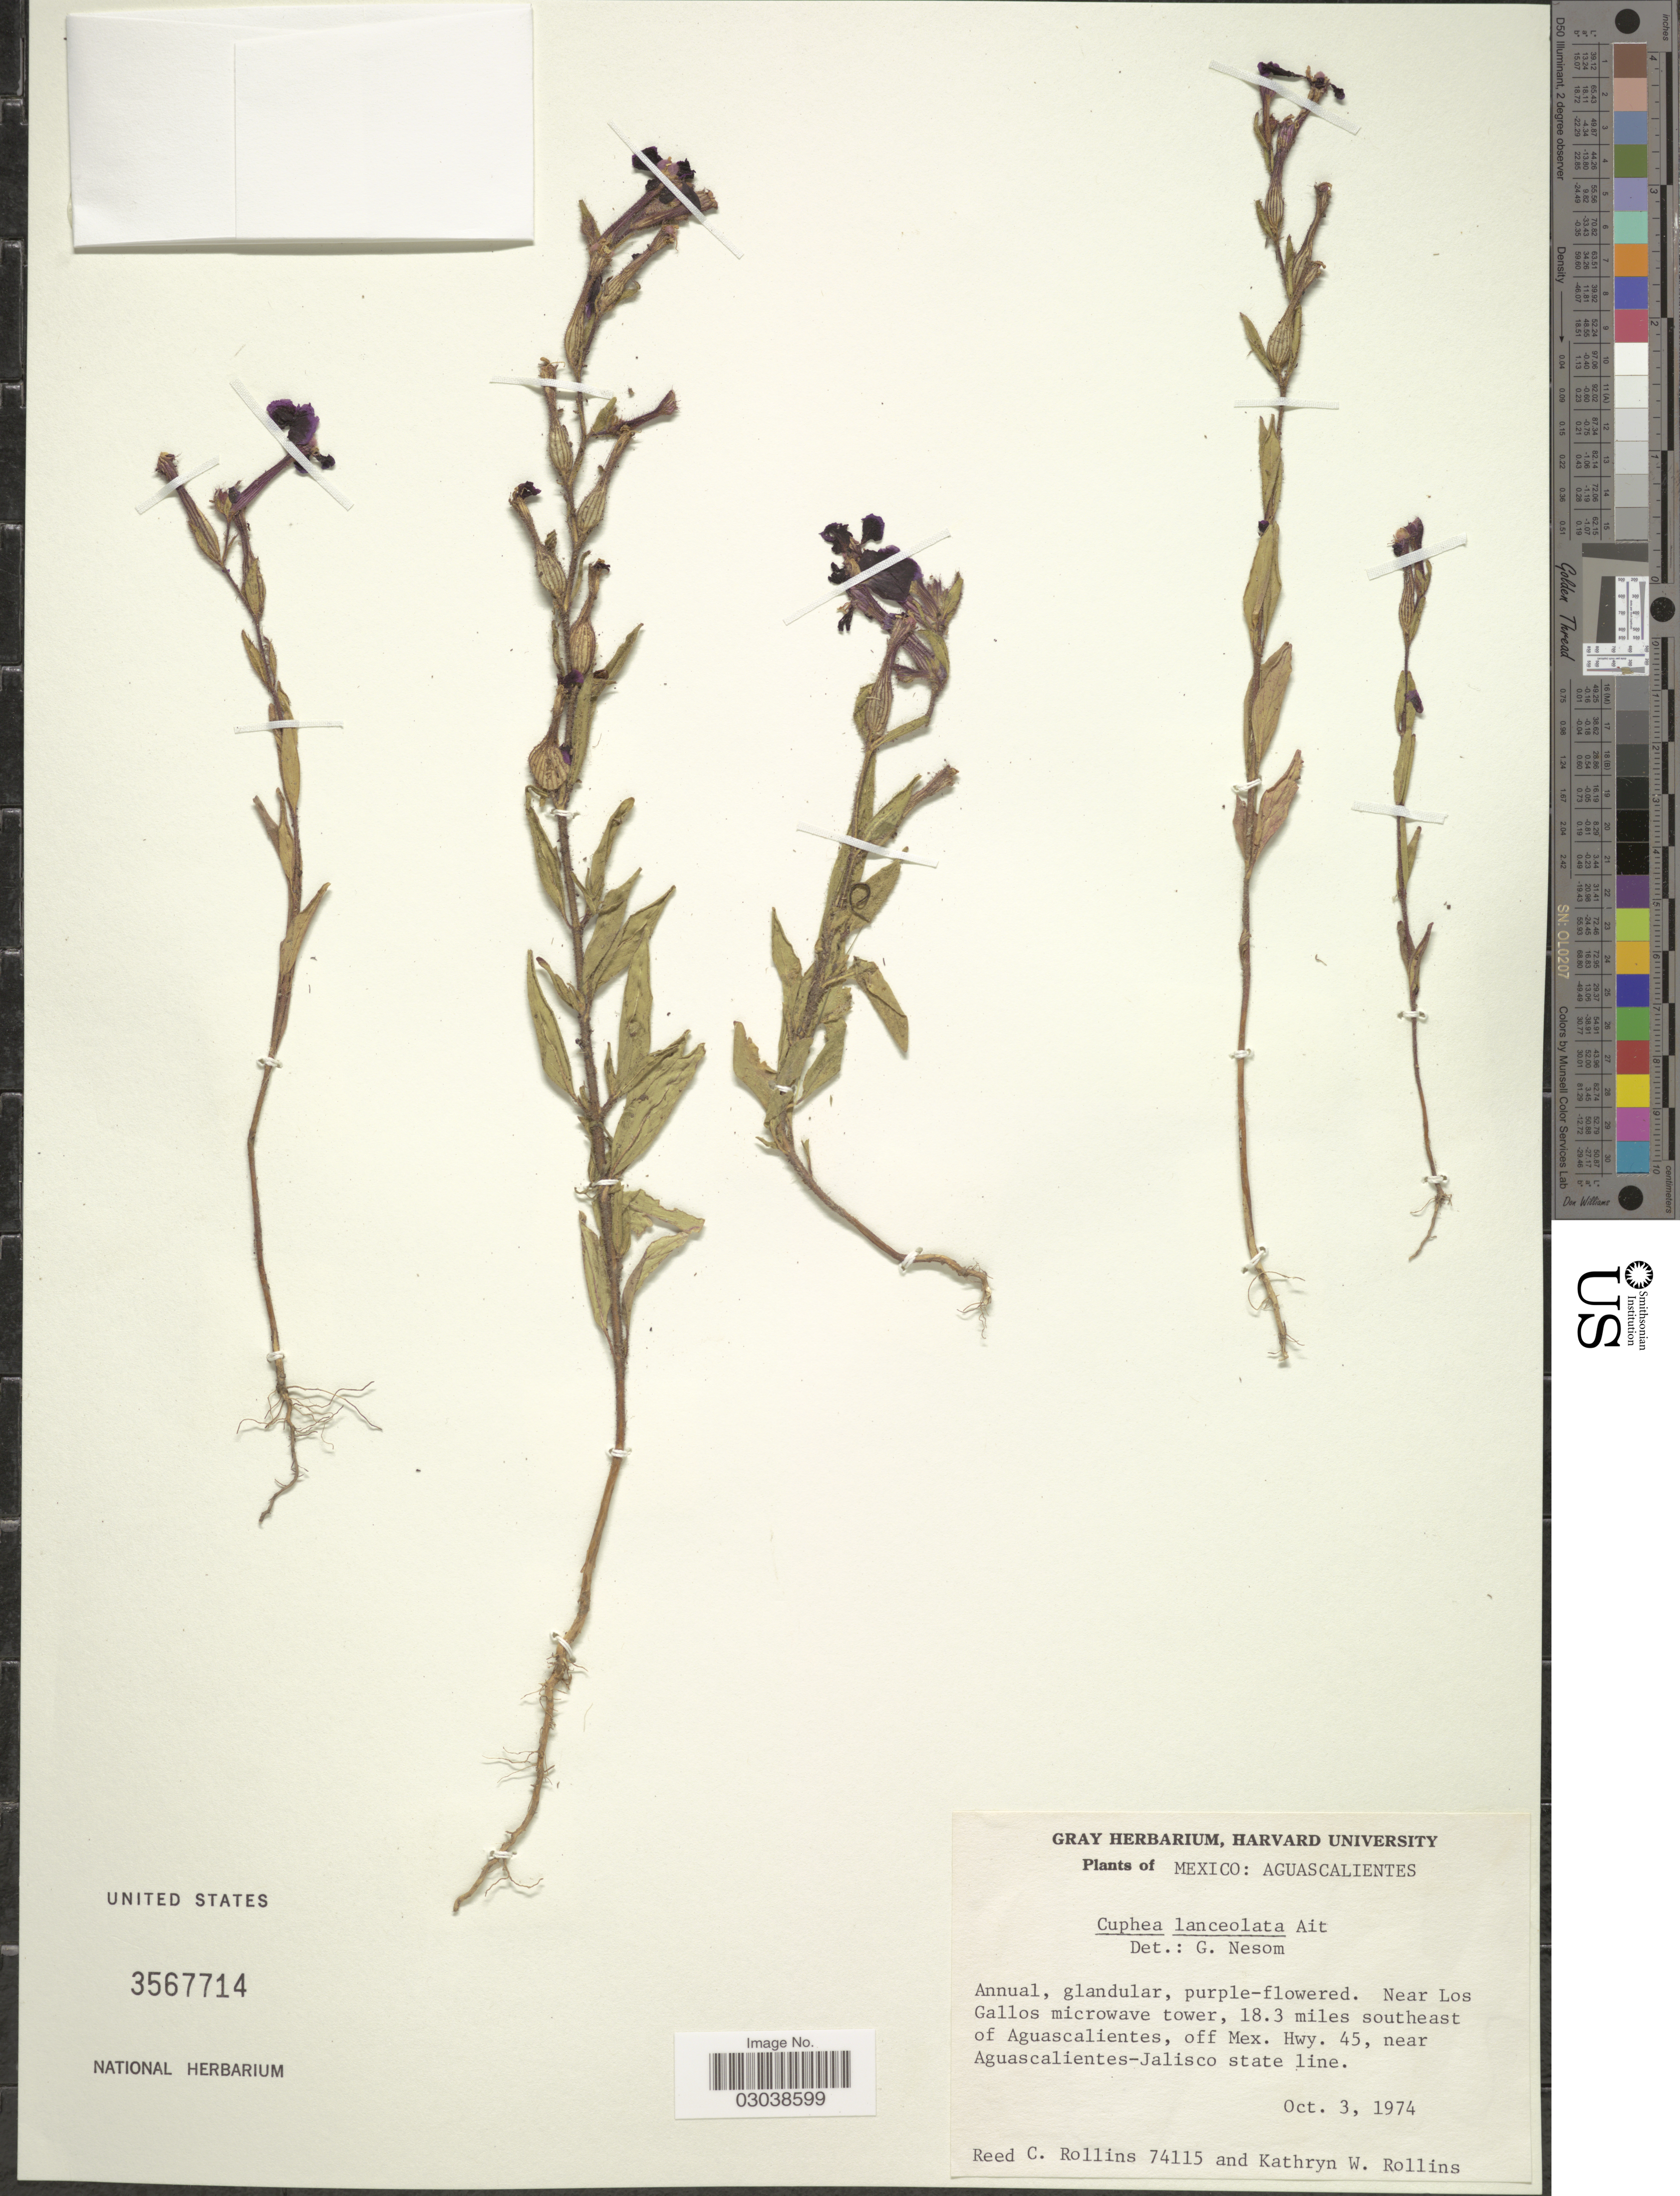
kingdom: Plantae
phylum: Tracheophyta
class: Magnoliopsida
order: Myrtales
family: Lythraceae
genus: Cuphea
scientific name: Cuphea lanceolata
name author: W.T. Aiton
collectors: R. C. Rollins & K. W. Rollins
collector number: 74115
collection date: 1974-10-03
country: Mexico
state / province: Aguascalientes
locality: Near Los Gallos microwave tower, 18.3 miles southeast of Aguascalientes, off Mex. Hwy. 45, near Aguascalientes-Jalisco state line.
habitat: near Los Gallos microwave tower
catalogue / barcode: US 3567714